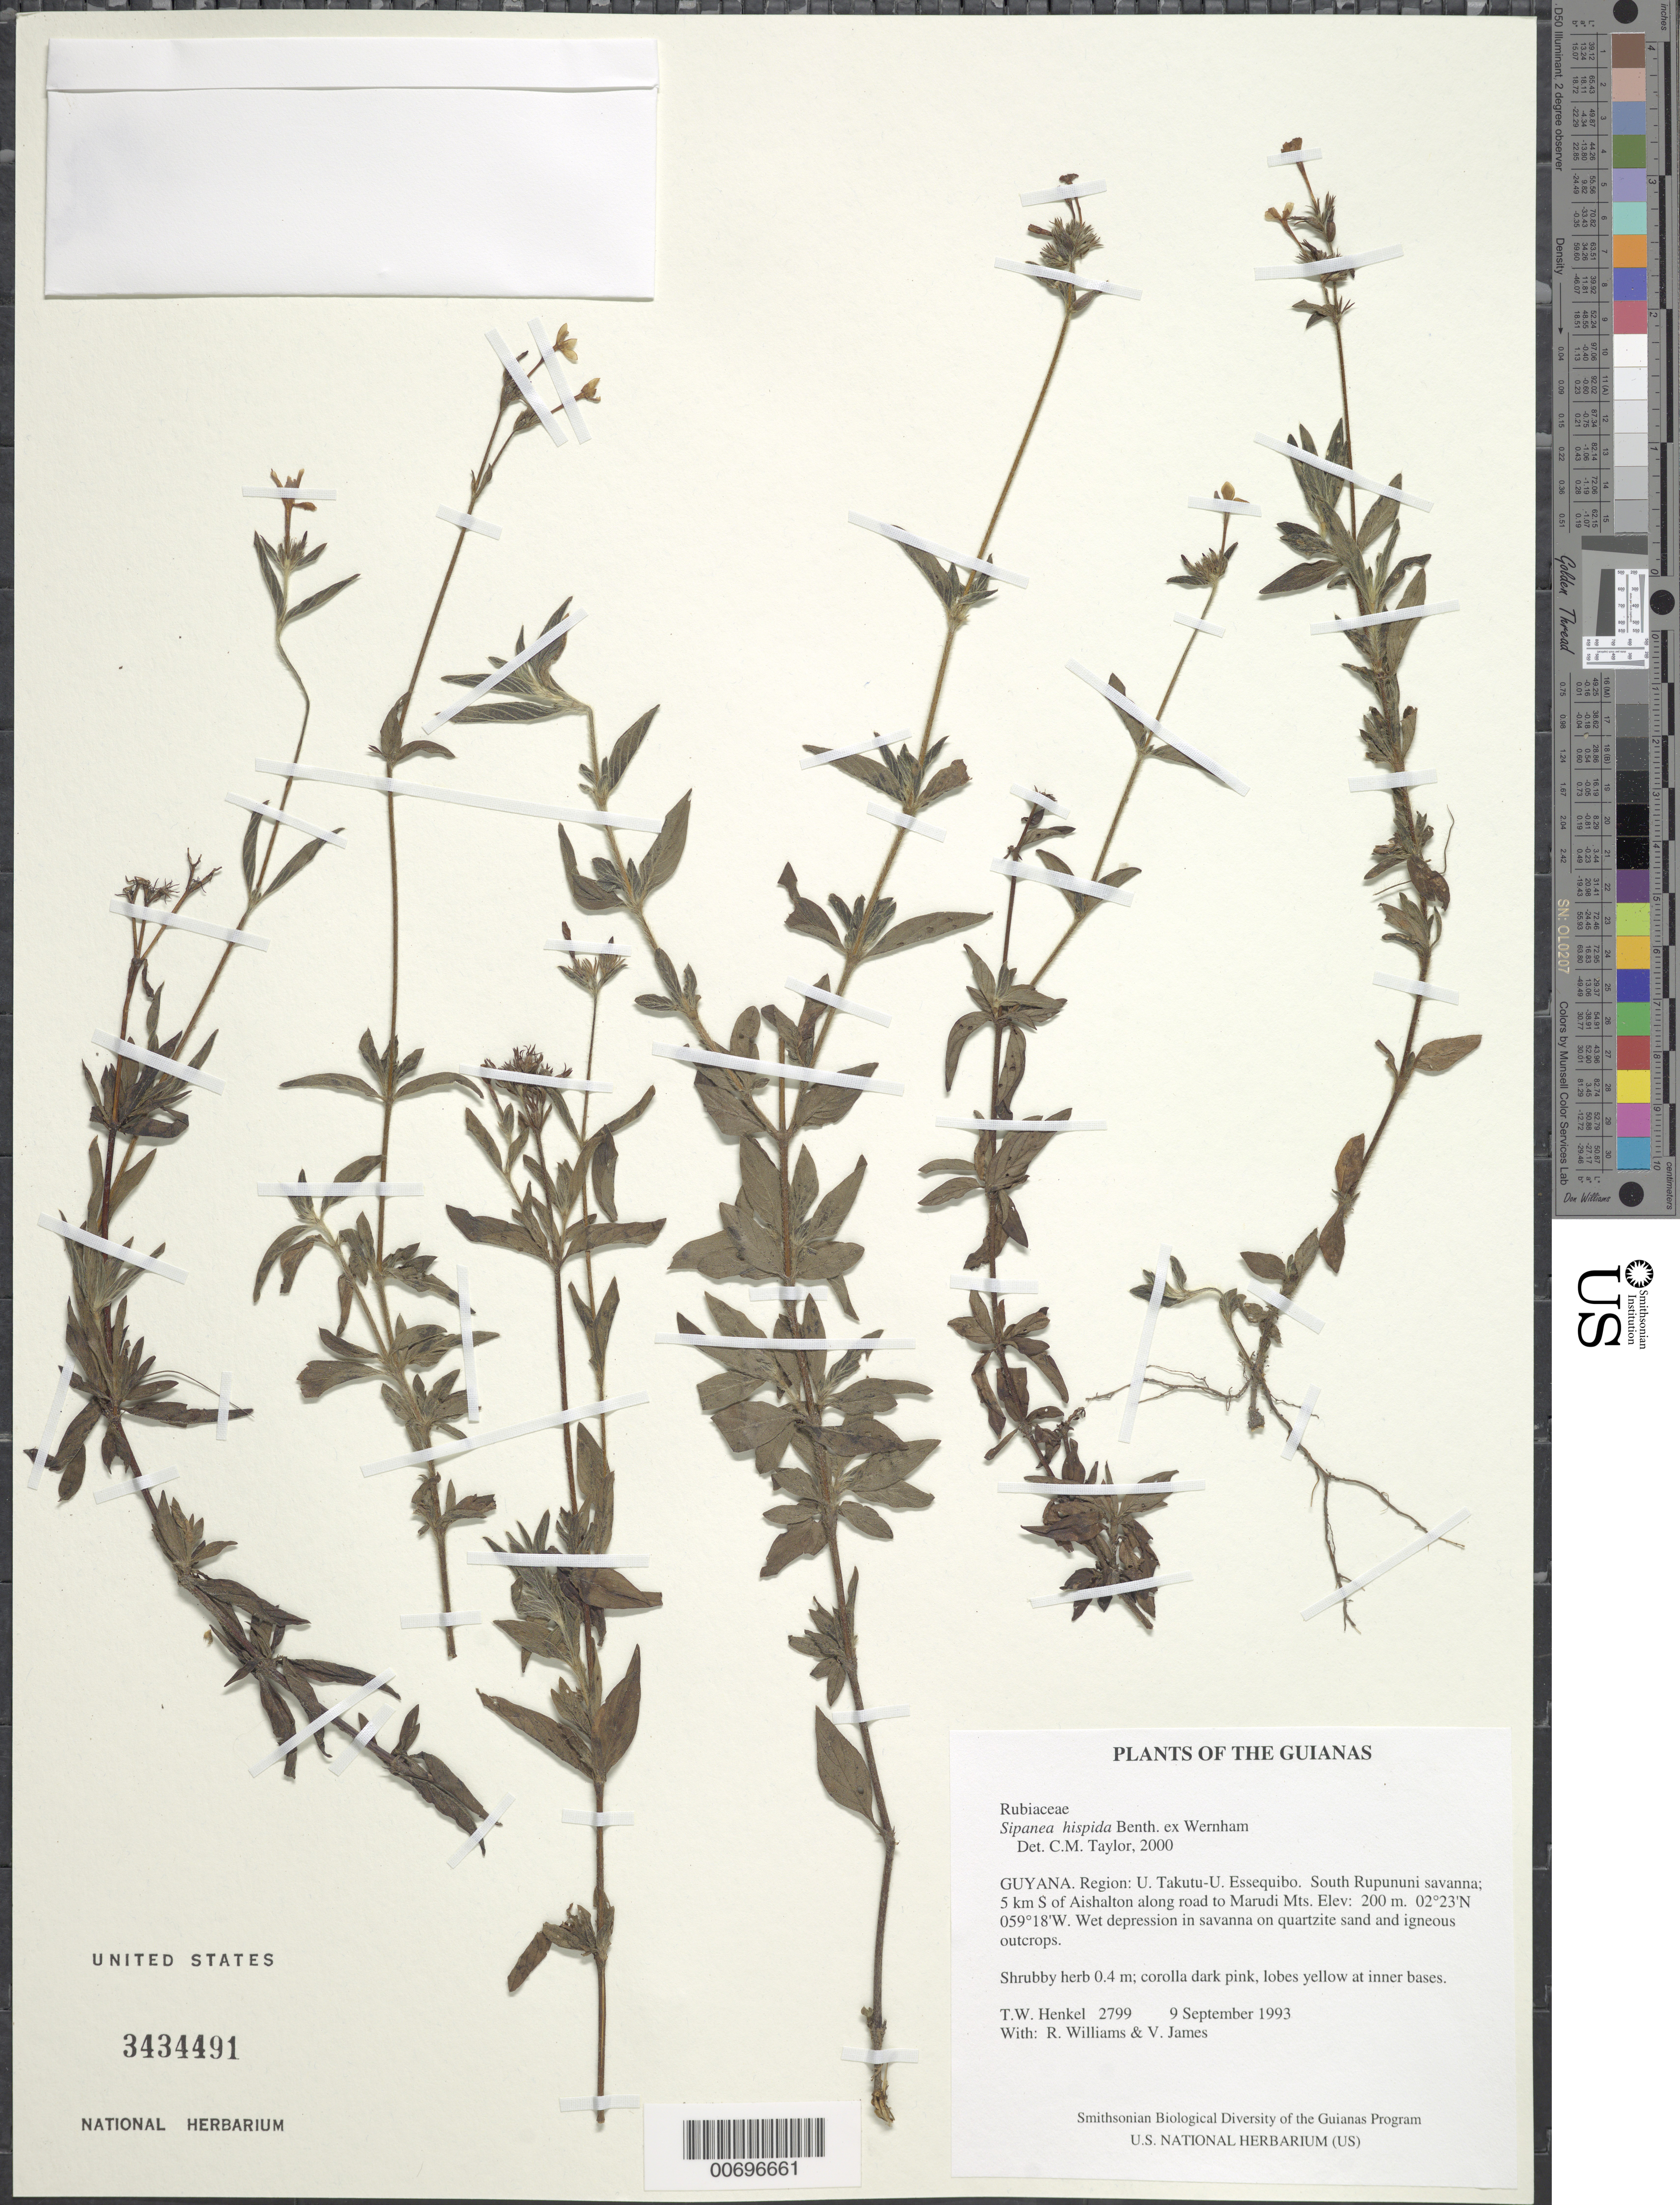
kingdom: Plantae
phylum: Tracheophyta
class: Magnoliopsida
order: Gentianales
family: Rubiaceae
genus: Sipanea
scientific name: Sipanea hispida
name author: Benth. ex Wernham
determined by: Taylor, Charlotte M.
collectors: T. Henkel, R. Williams & V. James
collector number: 2799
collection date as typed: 9 September 1993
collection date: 1993-09-09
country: Guyana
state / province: U. Takutu-U. Essequibo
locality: South Rupununi savanna; 5 km S of Aishalton along road to Marudi Mts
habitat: Wet depression in savanna on quartzite sand and igneous outcrops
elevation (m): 200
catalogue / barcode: US 3434491